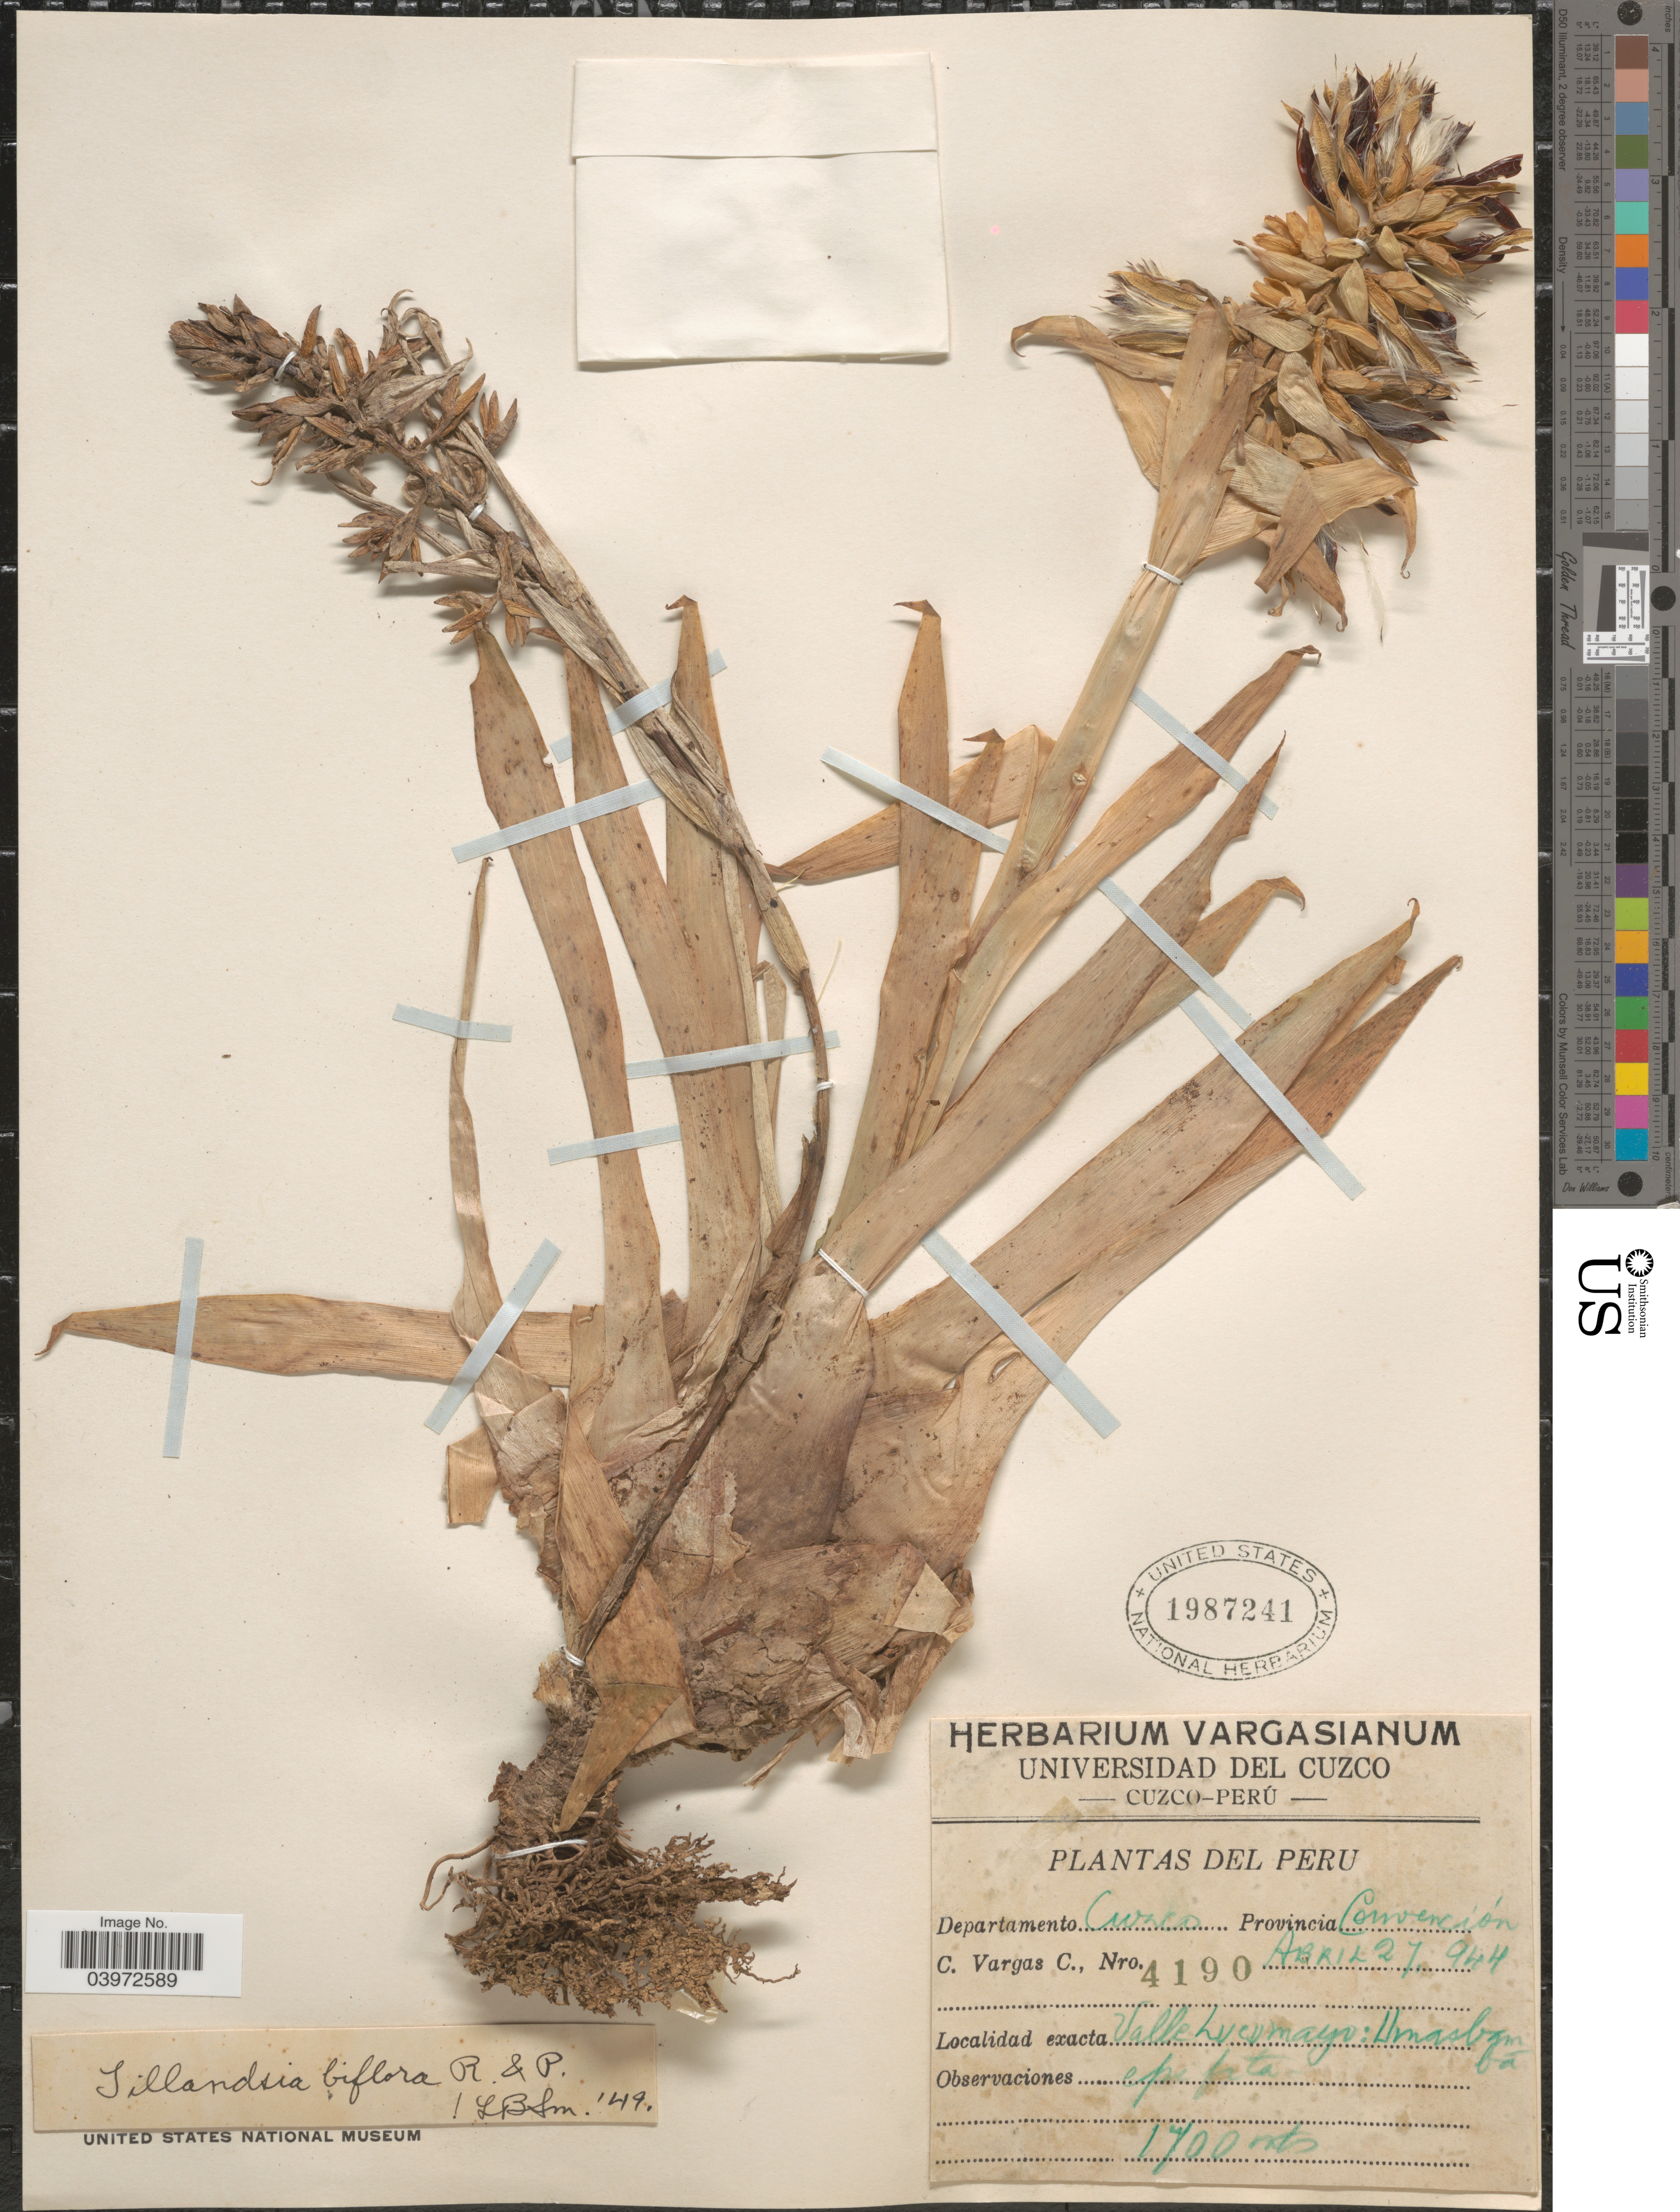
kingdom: Plantae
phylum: Tracheophyta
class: Liliopsida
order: Poales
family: Bromeliaceae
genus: Tillandsia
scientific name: Tillandsia biflora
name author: Ruiz & Pav.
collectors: C. Vargas Calderón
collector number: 4190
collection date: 1944-04-27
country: Peru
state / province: Cusco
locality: Departamento Cuzco. Provincia Convención. Valle Lucumayo: Umasbamba.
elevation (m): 1700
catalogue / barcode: US 1987241